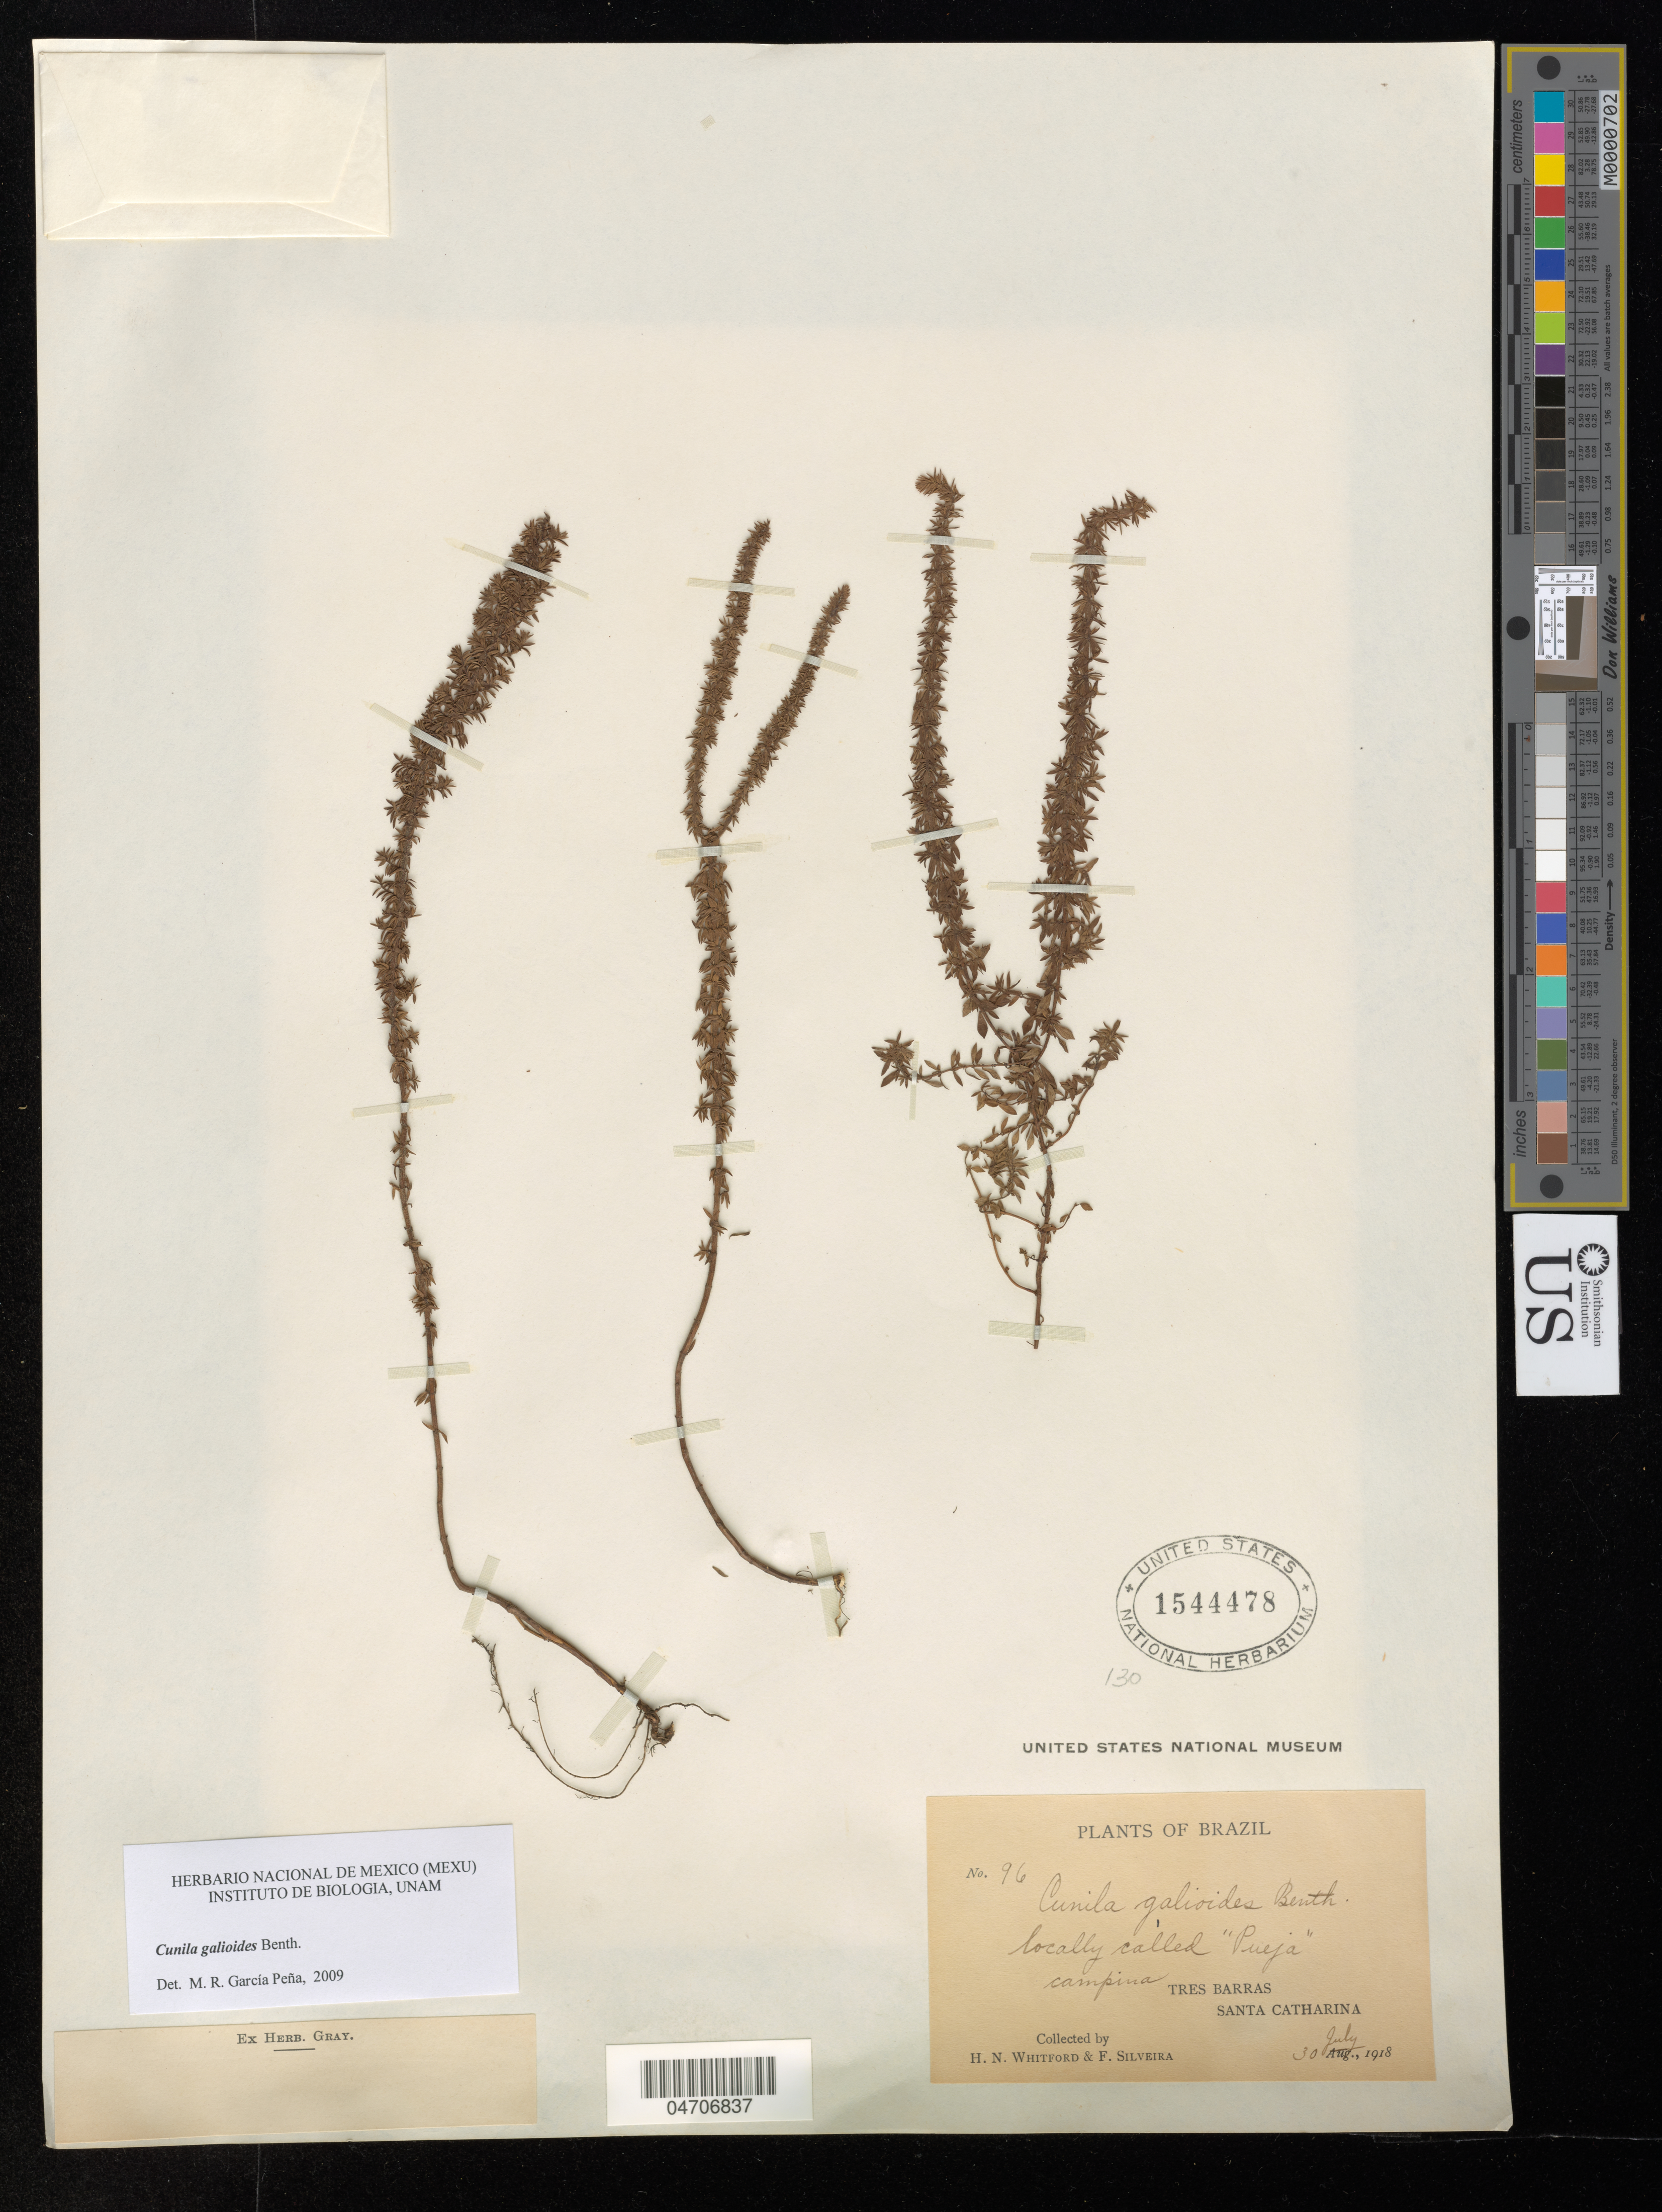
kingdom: Plantae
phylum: Tracheophyta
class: Magnoliopsida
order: Lamiales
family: Lamiaceae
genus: Cunila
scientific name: Cunila galioides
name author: Benth.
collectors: H. N. Whitford & F. Silveira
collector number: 96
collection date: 1918-07-30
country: Brazil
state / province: Santa Catarina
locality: Tres Barras Santa Catharina.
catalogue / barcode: US 1544478